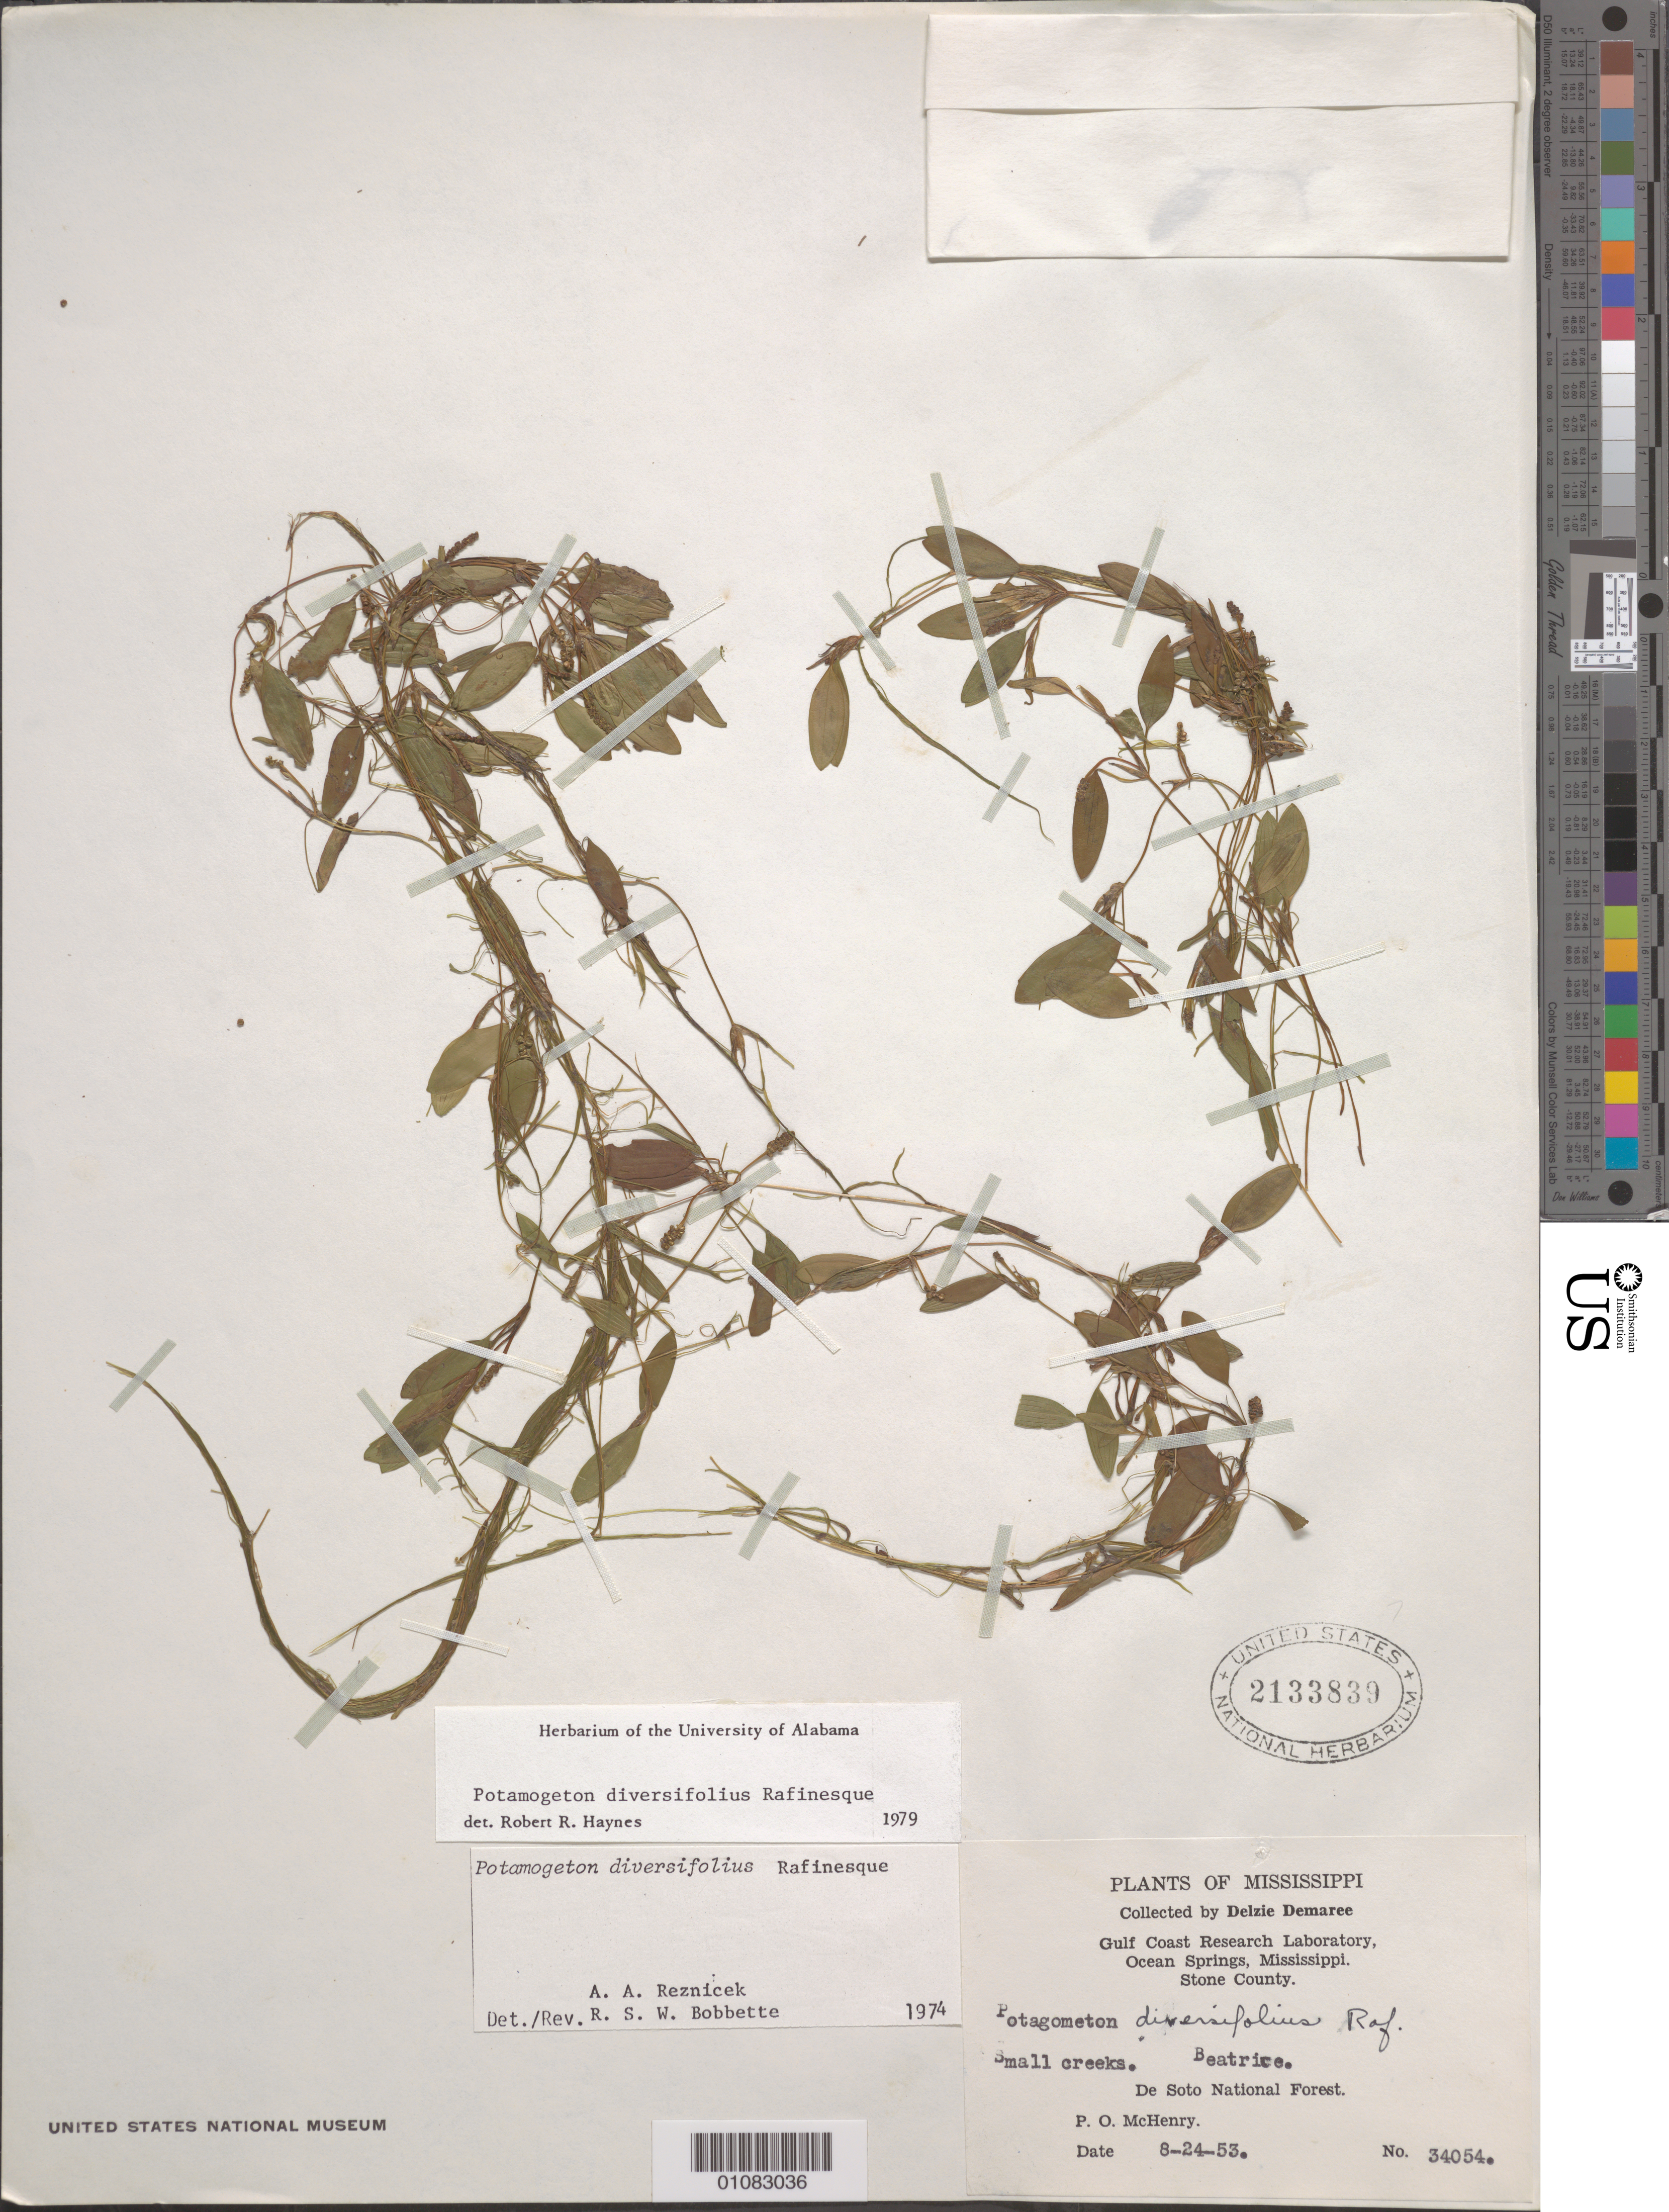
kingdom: Plantae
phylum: Tracheophyta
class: Liliopsida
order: Alismatales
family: Potamogetonaceae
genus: Potamogeton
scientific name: Potamogeton diversifolius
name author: Raf.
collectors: D. Demaree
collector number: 34054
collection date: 1953-08-24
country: United States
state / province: Mississippi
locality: P. O. McHenry, De Soto National Forest, Beatrice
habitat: Small creeks.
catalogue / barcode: US 2133839